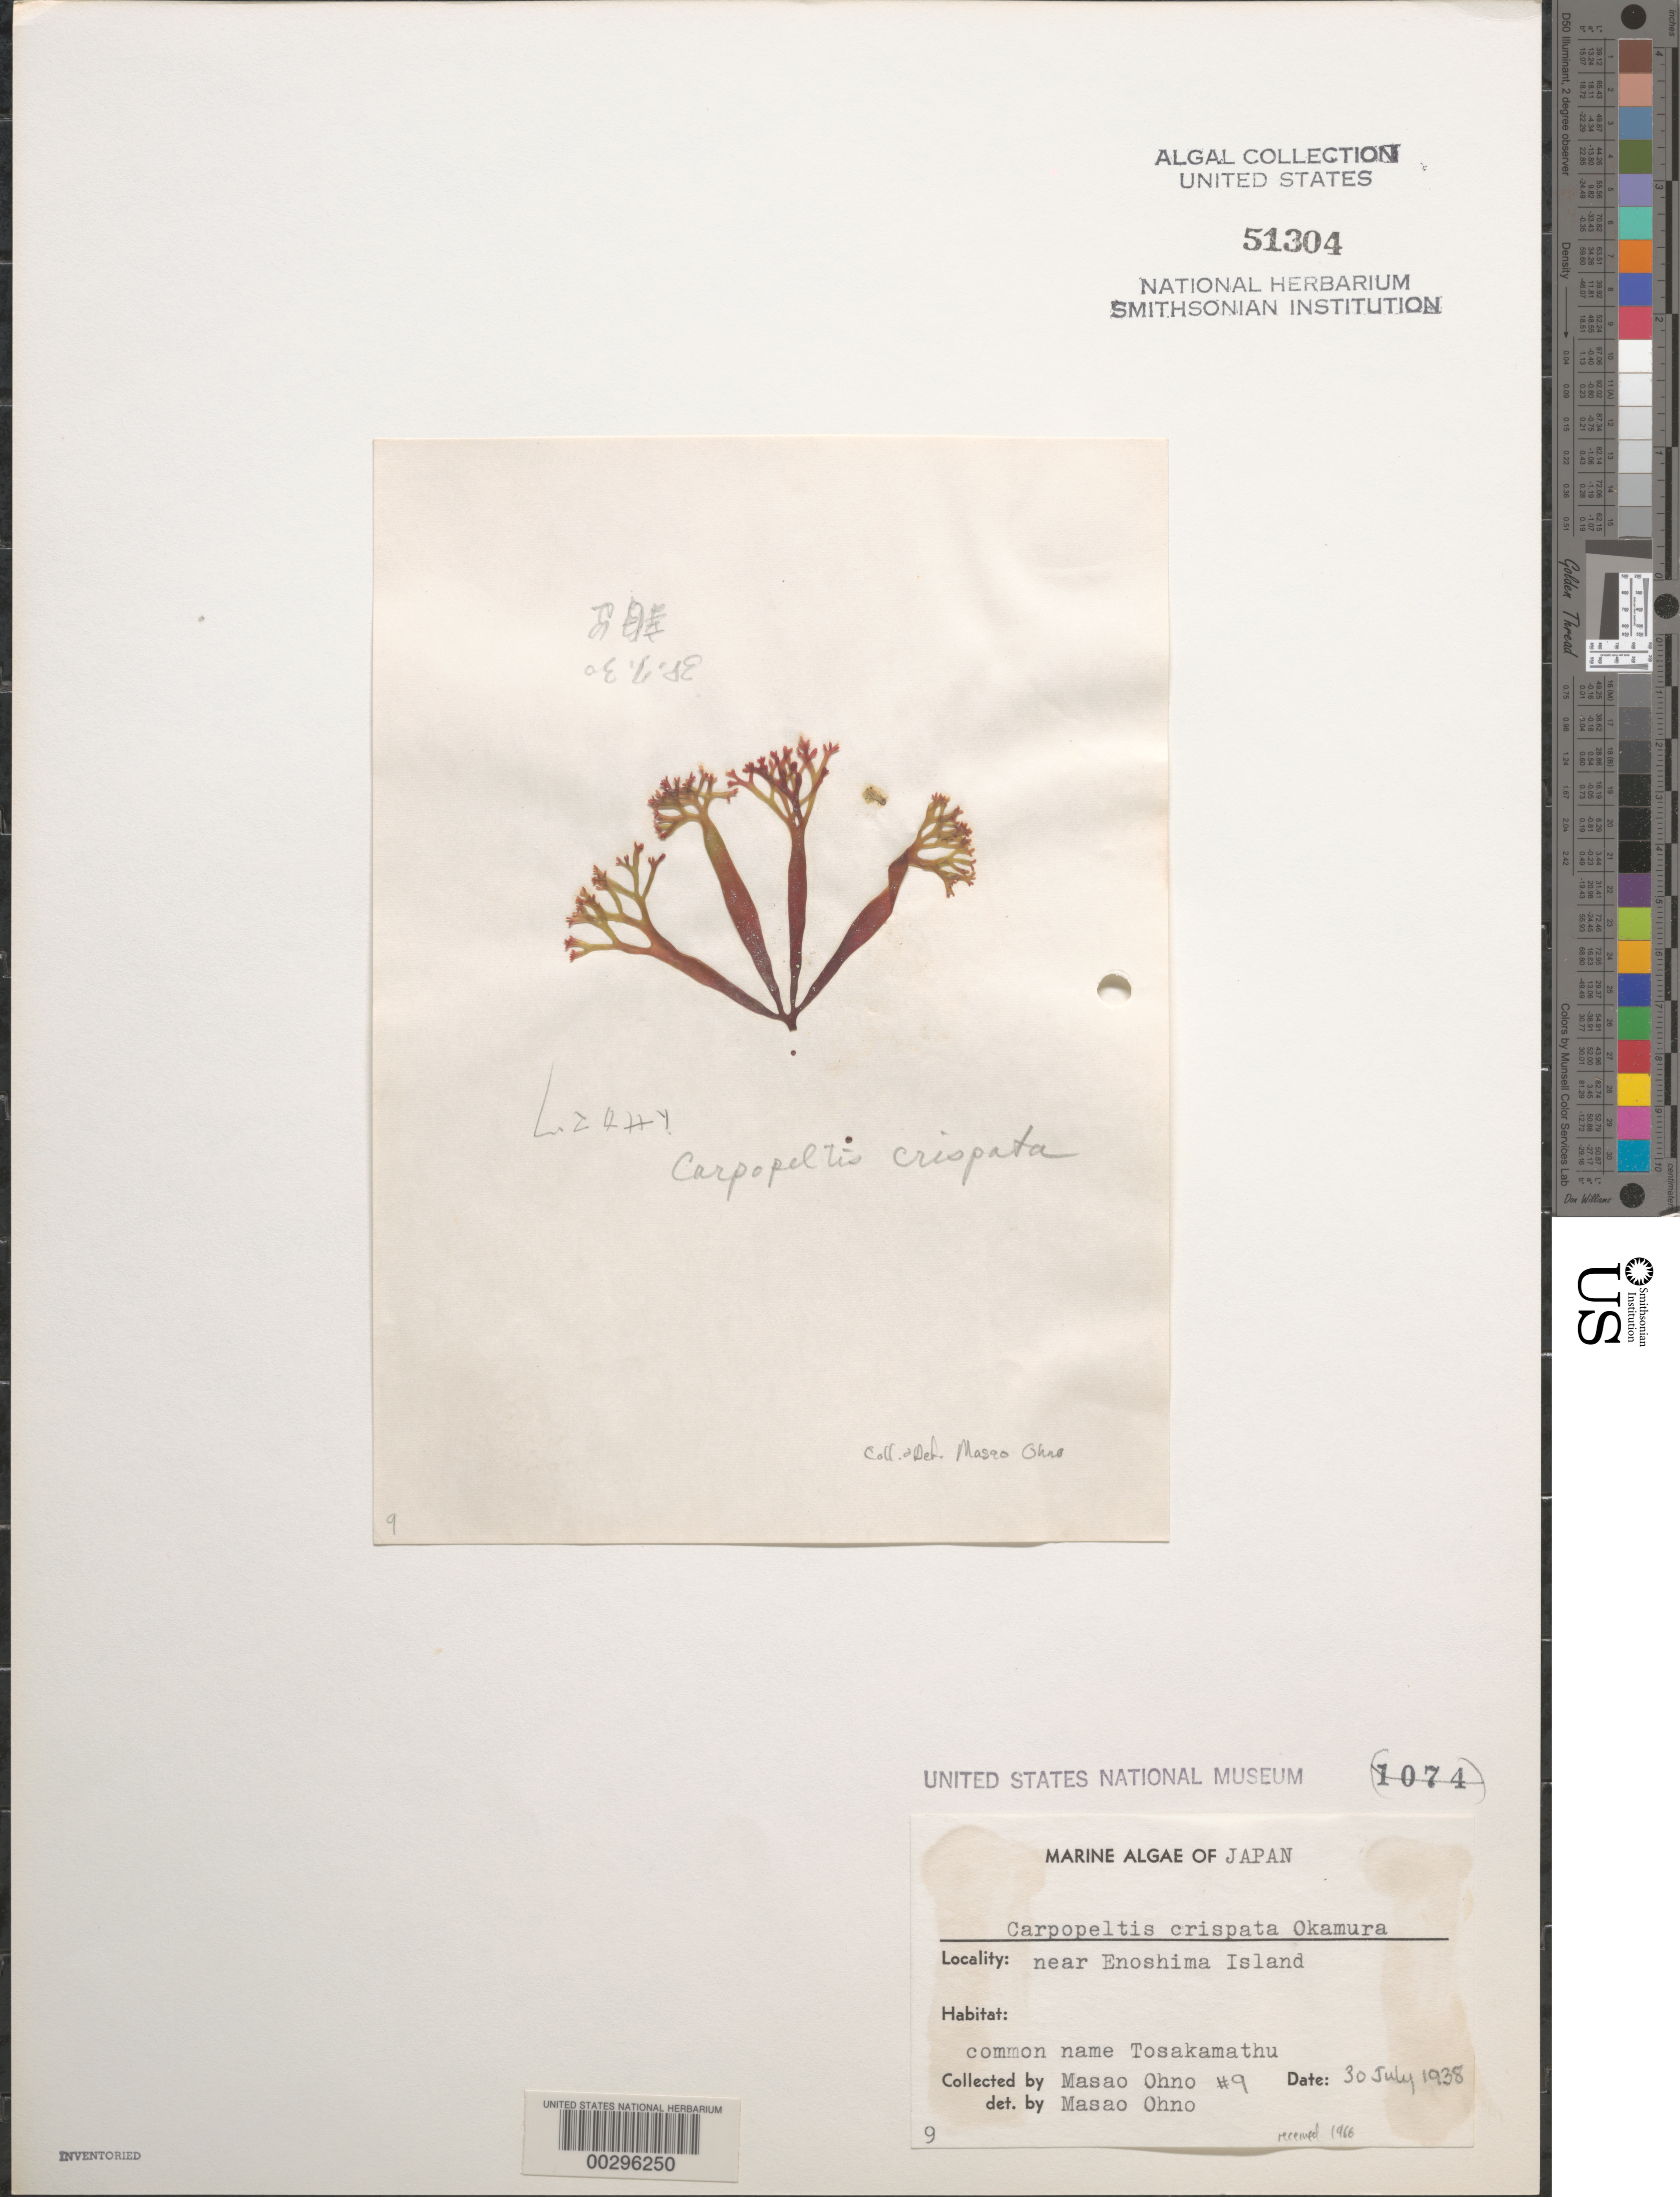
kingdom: Plantae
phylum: Rhodophyta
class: Florideophyceae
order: Halymeniales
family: Halymeniaceae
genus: Grateloupia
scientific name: Grateloupia crispata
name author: (Okamura) Y.-P. Lee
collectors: M. Ohno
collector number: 9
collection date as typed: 30 Jul 1938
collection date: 1938-07-30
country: Japan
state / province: Kanagawa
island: Honshu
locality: Katase (Enoshima)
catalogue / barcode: US 51304